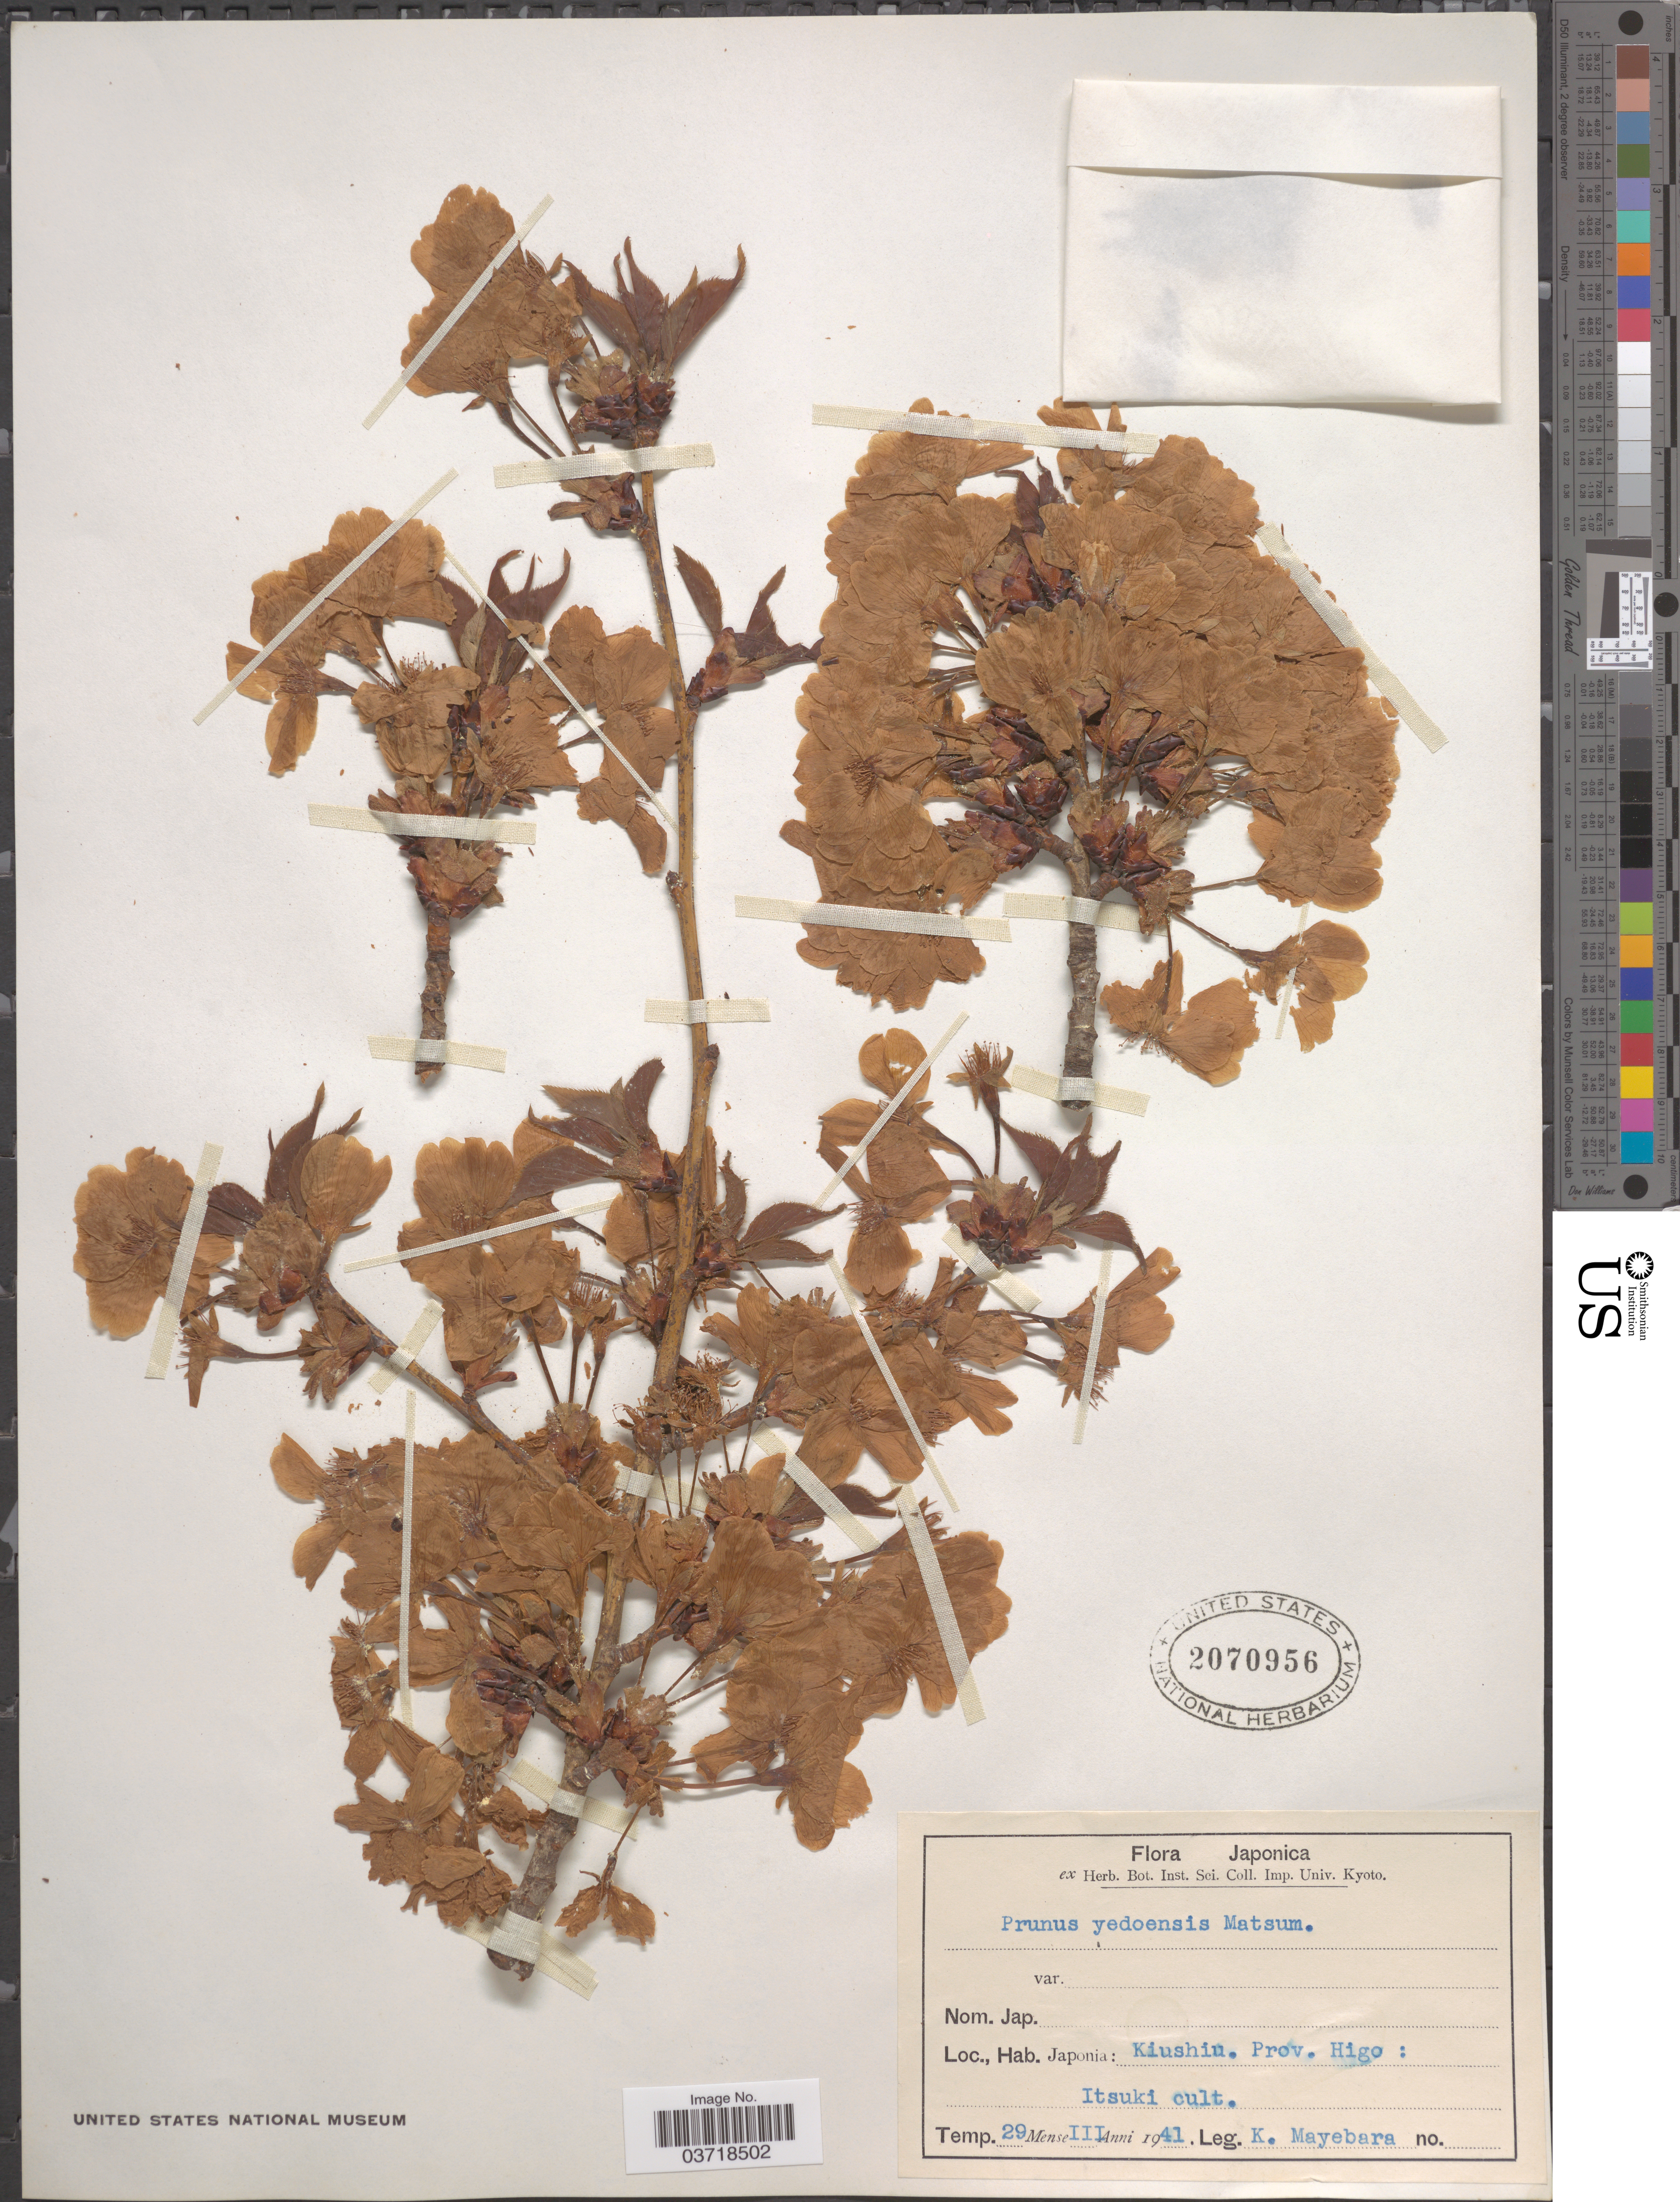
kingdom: Plantae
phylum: Tracheophyta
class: Magnoliopsida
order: Rosales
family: Rosaceae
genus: Prunus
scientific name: Prunus yedoensis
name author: Matsum.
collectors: K. Mayebara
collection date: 1941-03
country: Japan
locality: Kiushiu. Prov. Higo: Itsuki.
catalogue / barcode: US 2070956